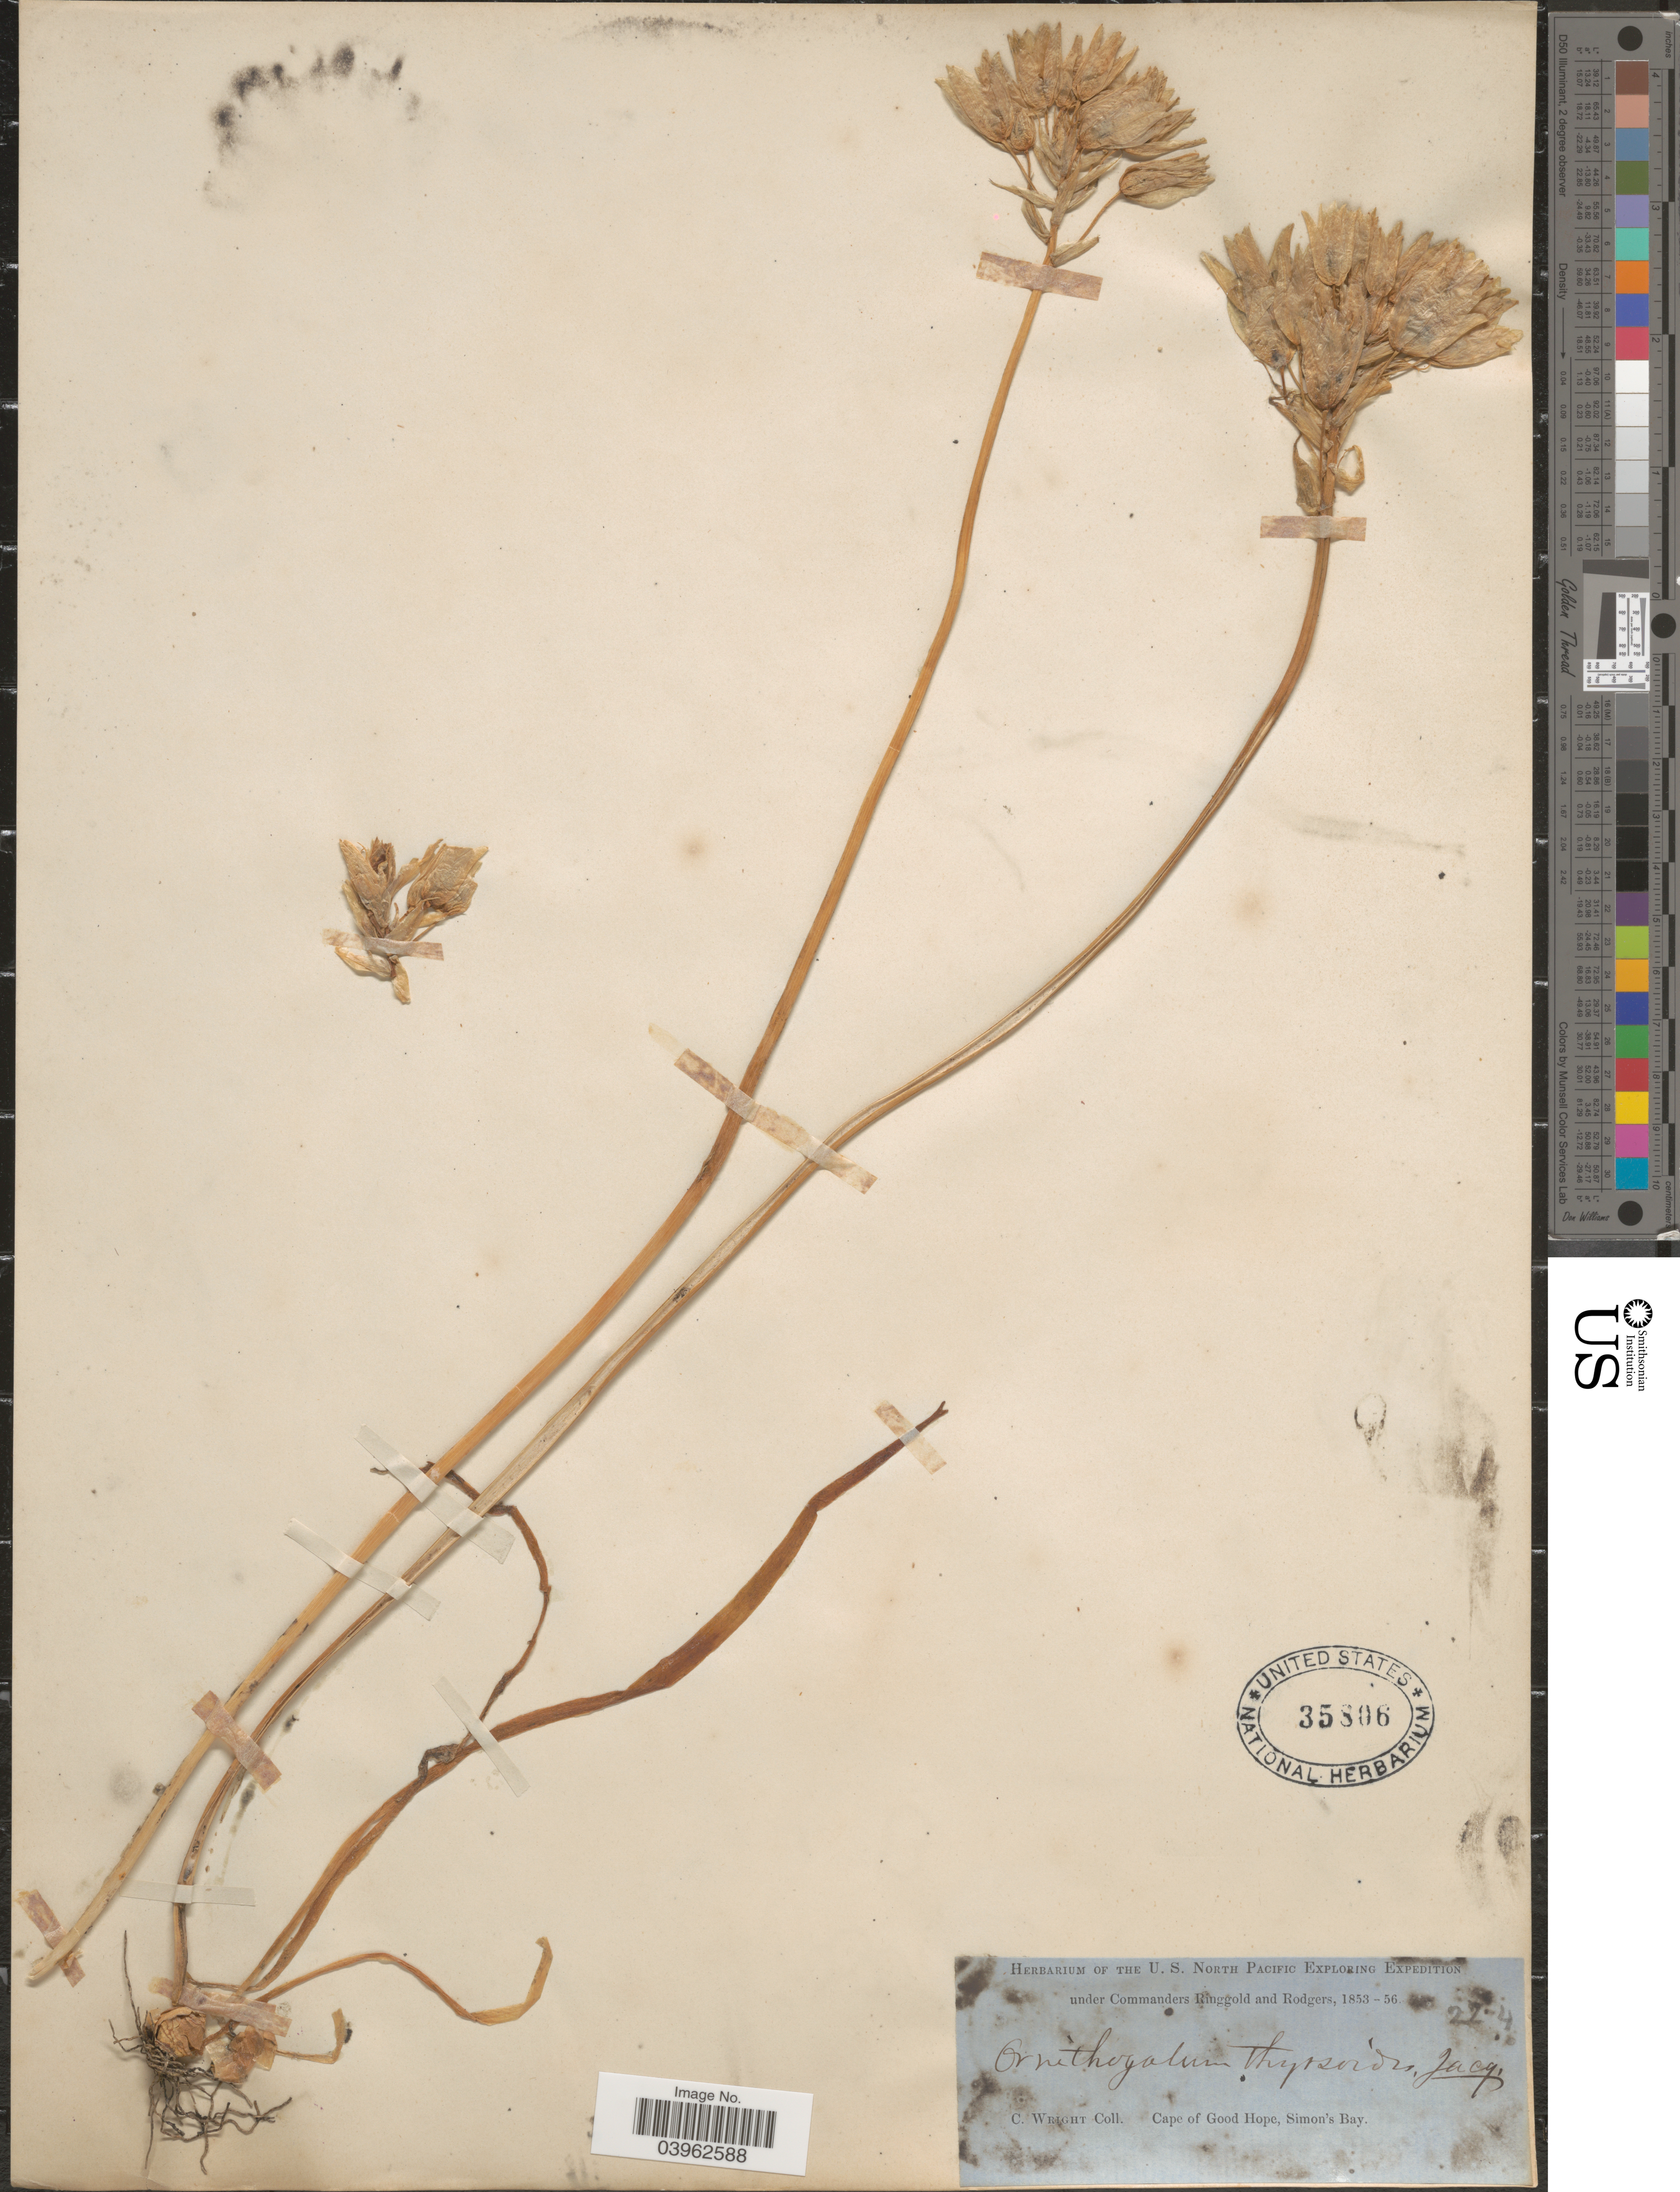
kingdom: Plantae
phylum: Tracheophyta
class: Liliopsida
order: Asparagales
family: Asparagaceae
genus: Ornithogalum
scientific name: Ornithogalum thyrsoides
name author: Jacq.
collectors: C. Wright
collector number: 22-4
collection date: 1853/1856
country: South Africa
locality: Cape of Good Hope, Simon's Bay.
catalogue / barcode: US 35806